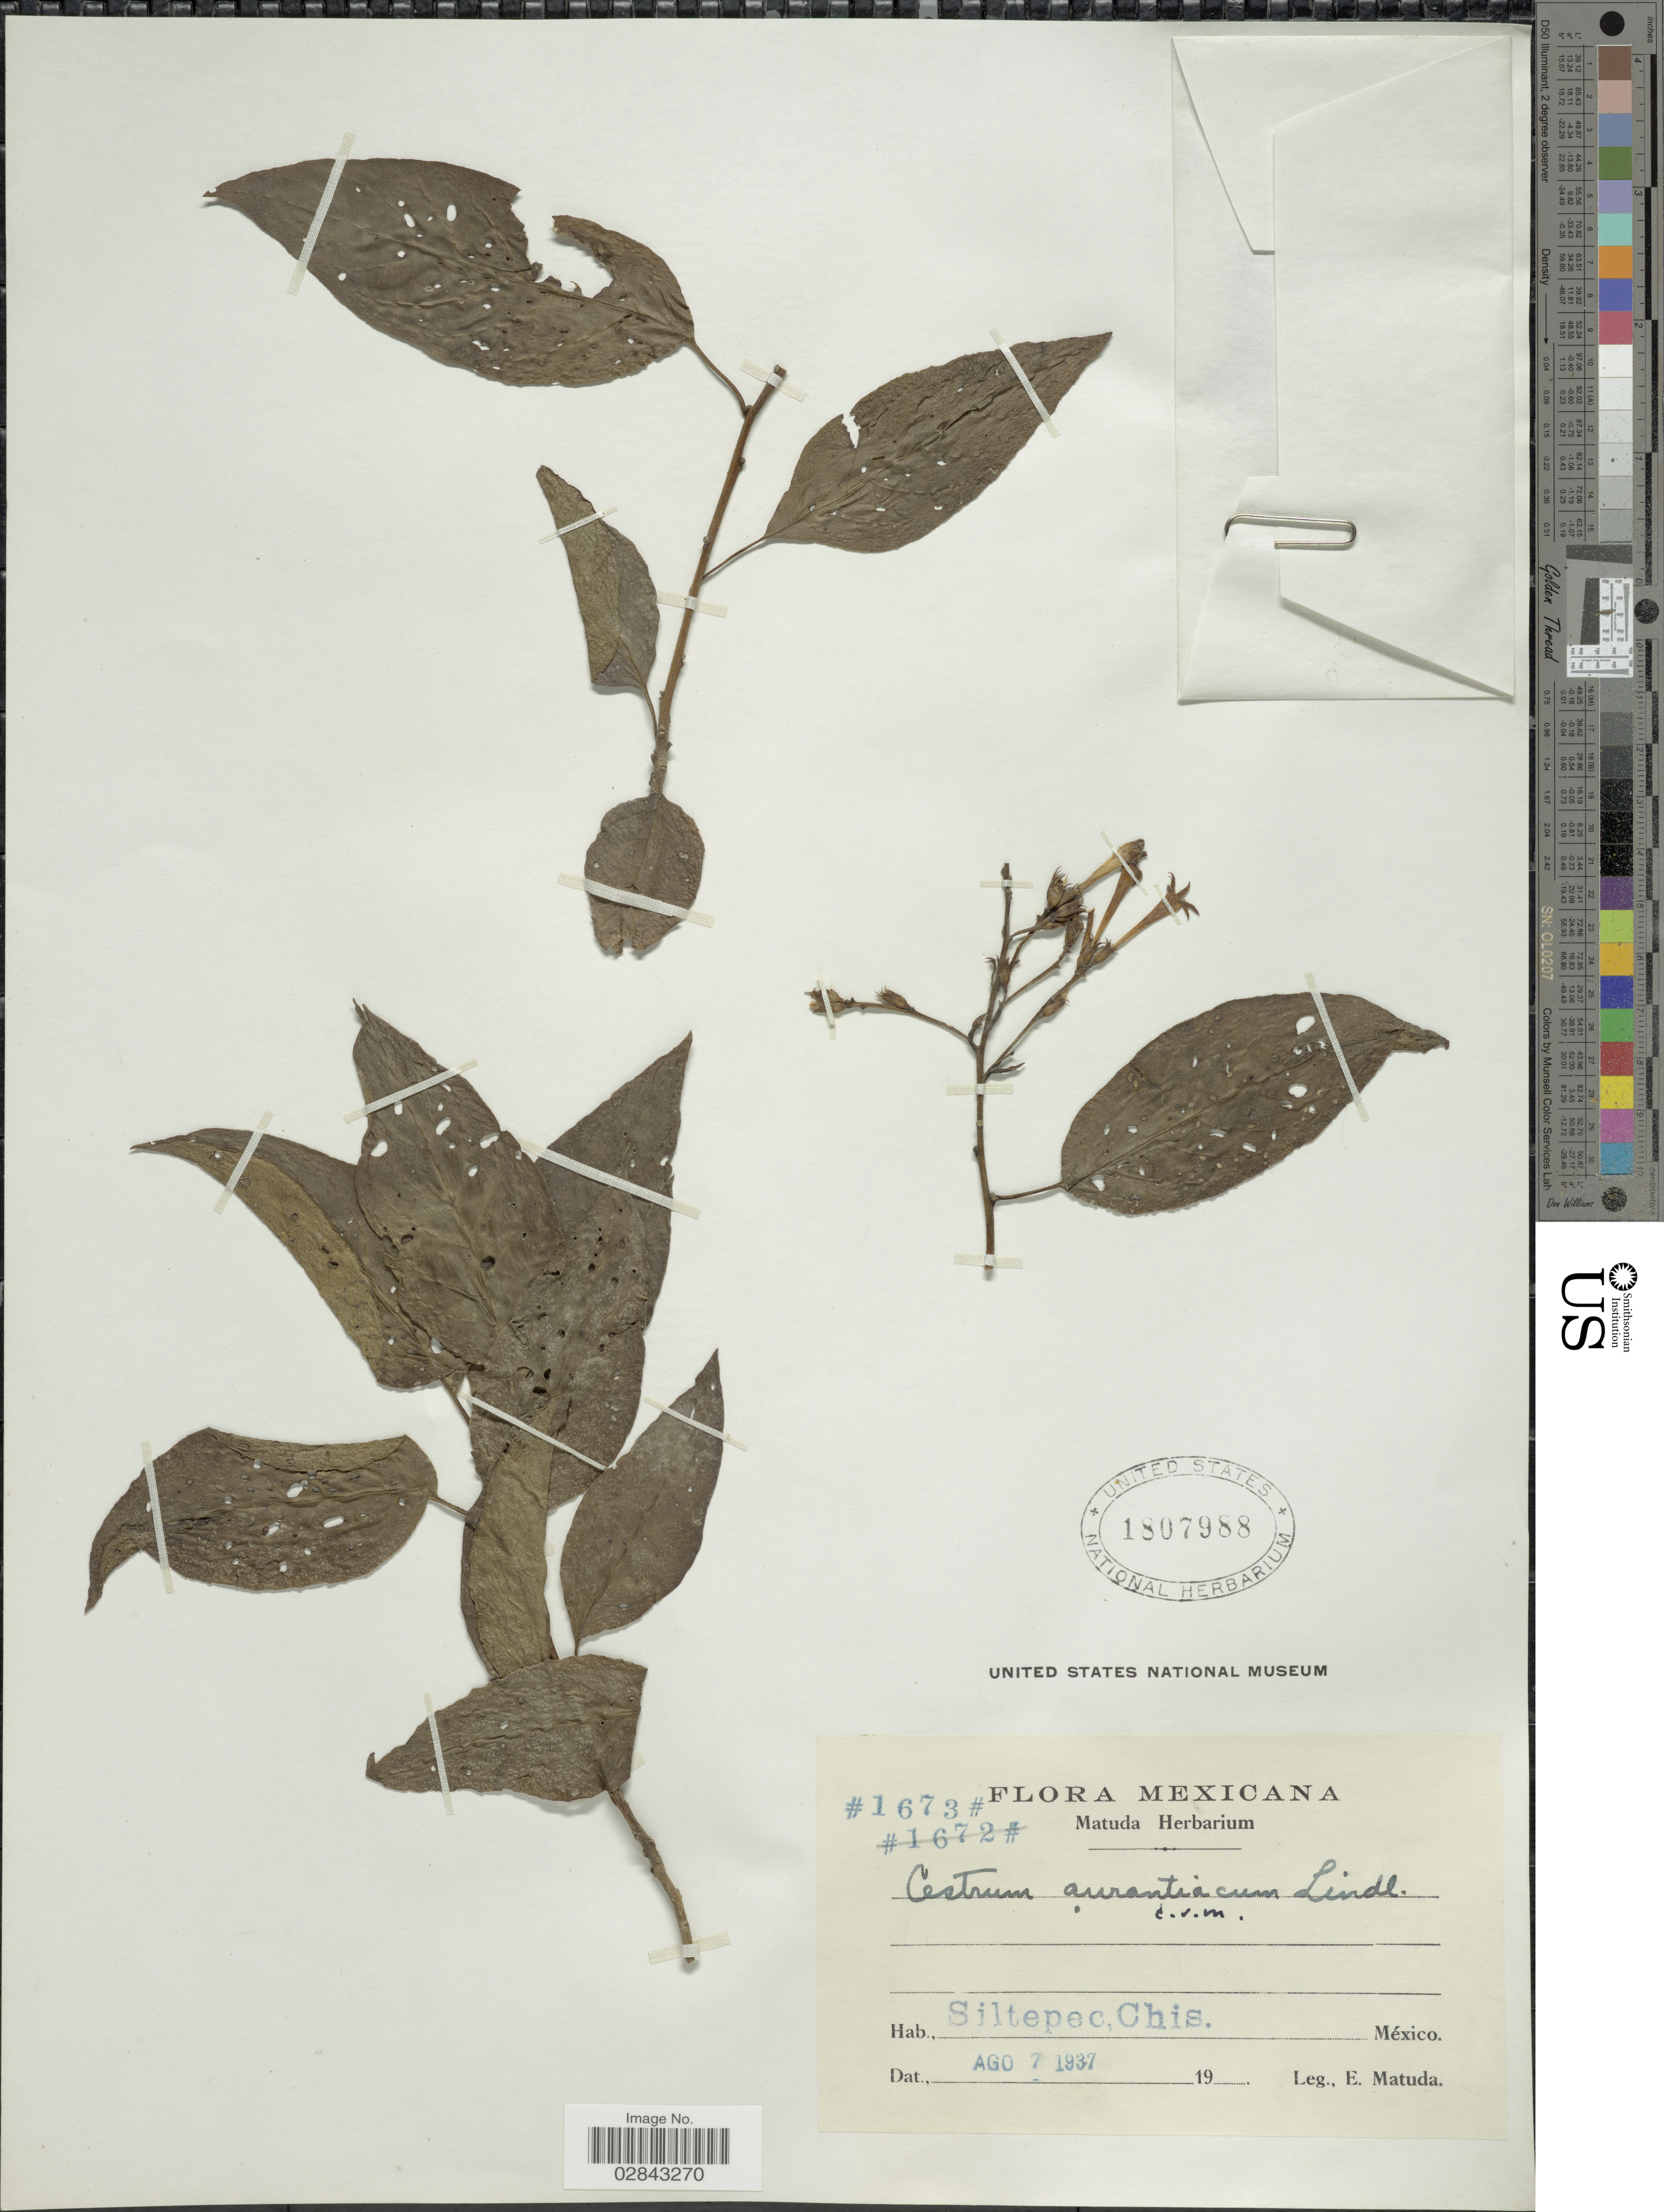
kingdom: Plantae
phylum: Tracheophyta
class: Magnoliopsida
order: Solanales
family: Solanaceae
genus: Cestrum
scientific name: Cestrum aurantiacum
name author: Lindley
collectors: E. Matuda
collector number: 1673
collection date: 1937-08-07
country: Mexico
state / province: Chiapas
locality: Siltepec.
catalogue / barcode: US 1807988